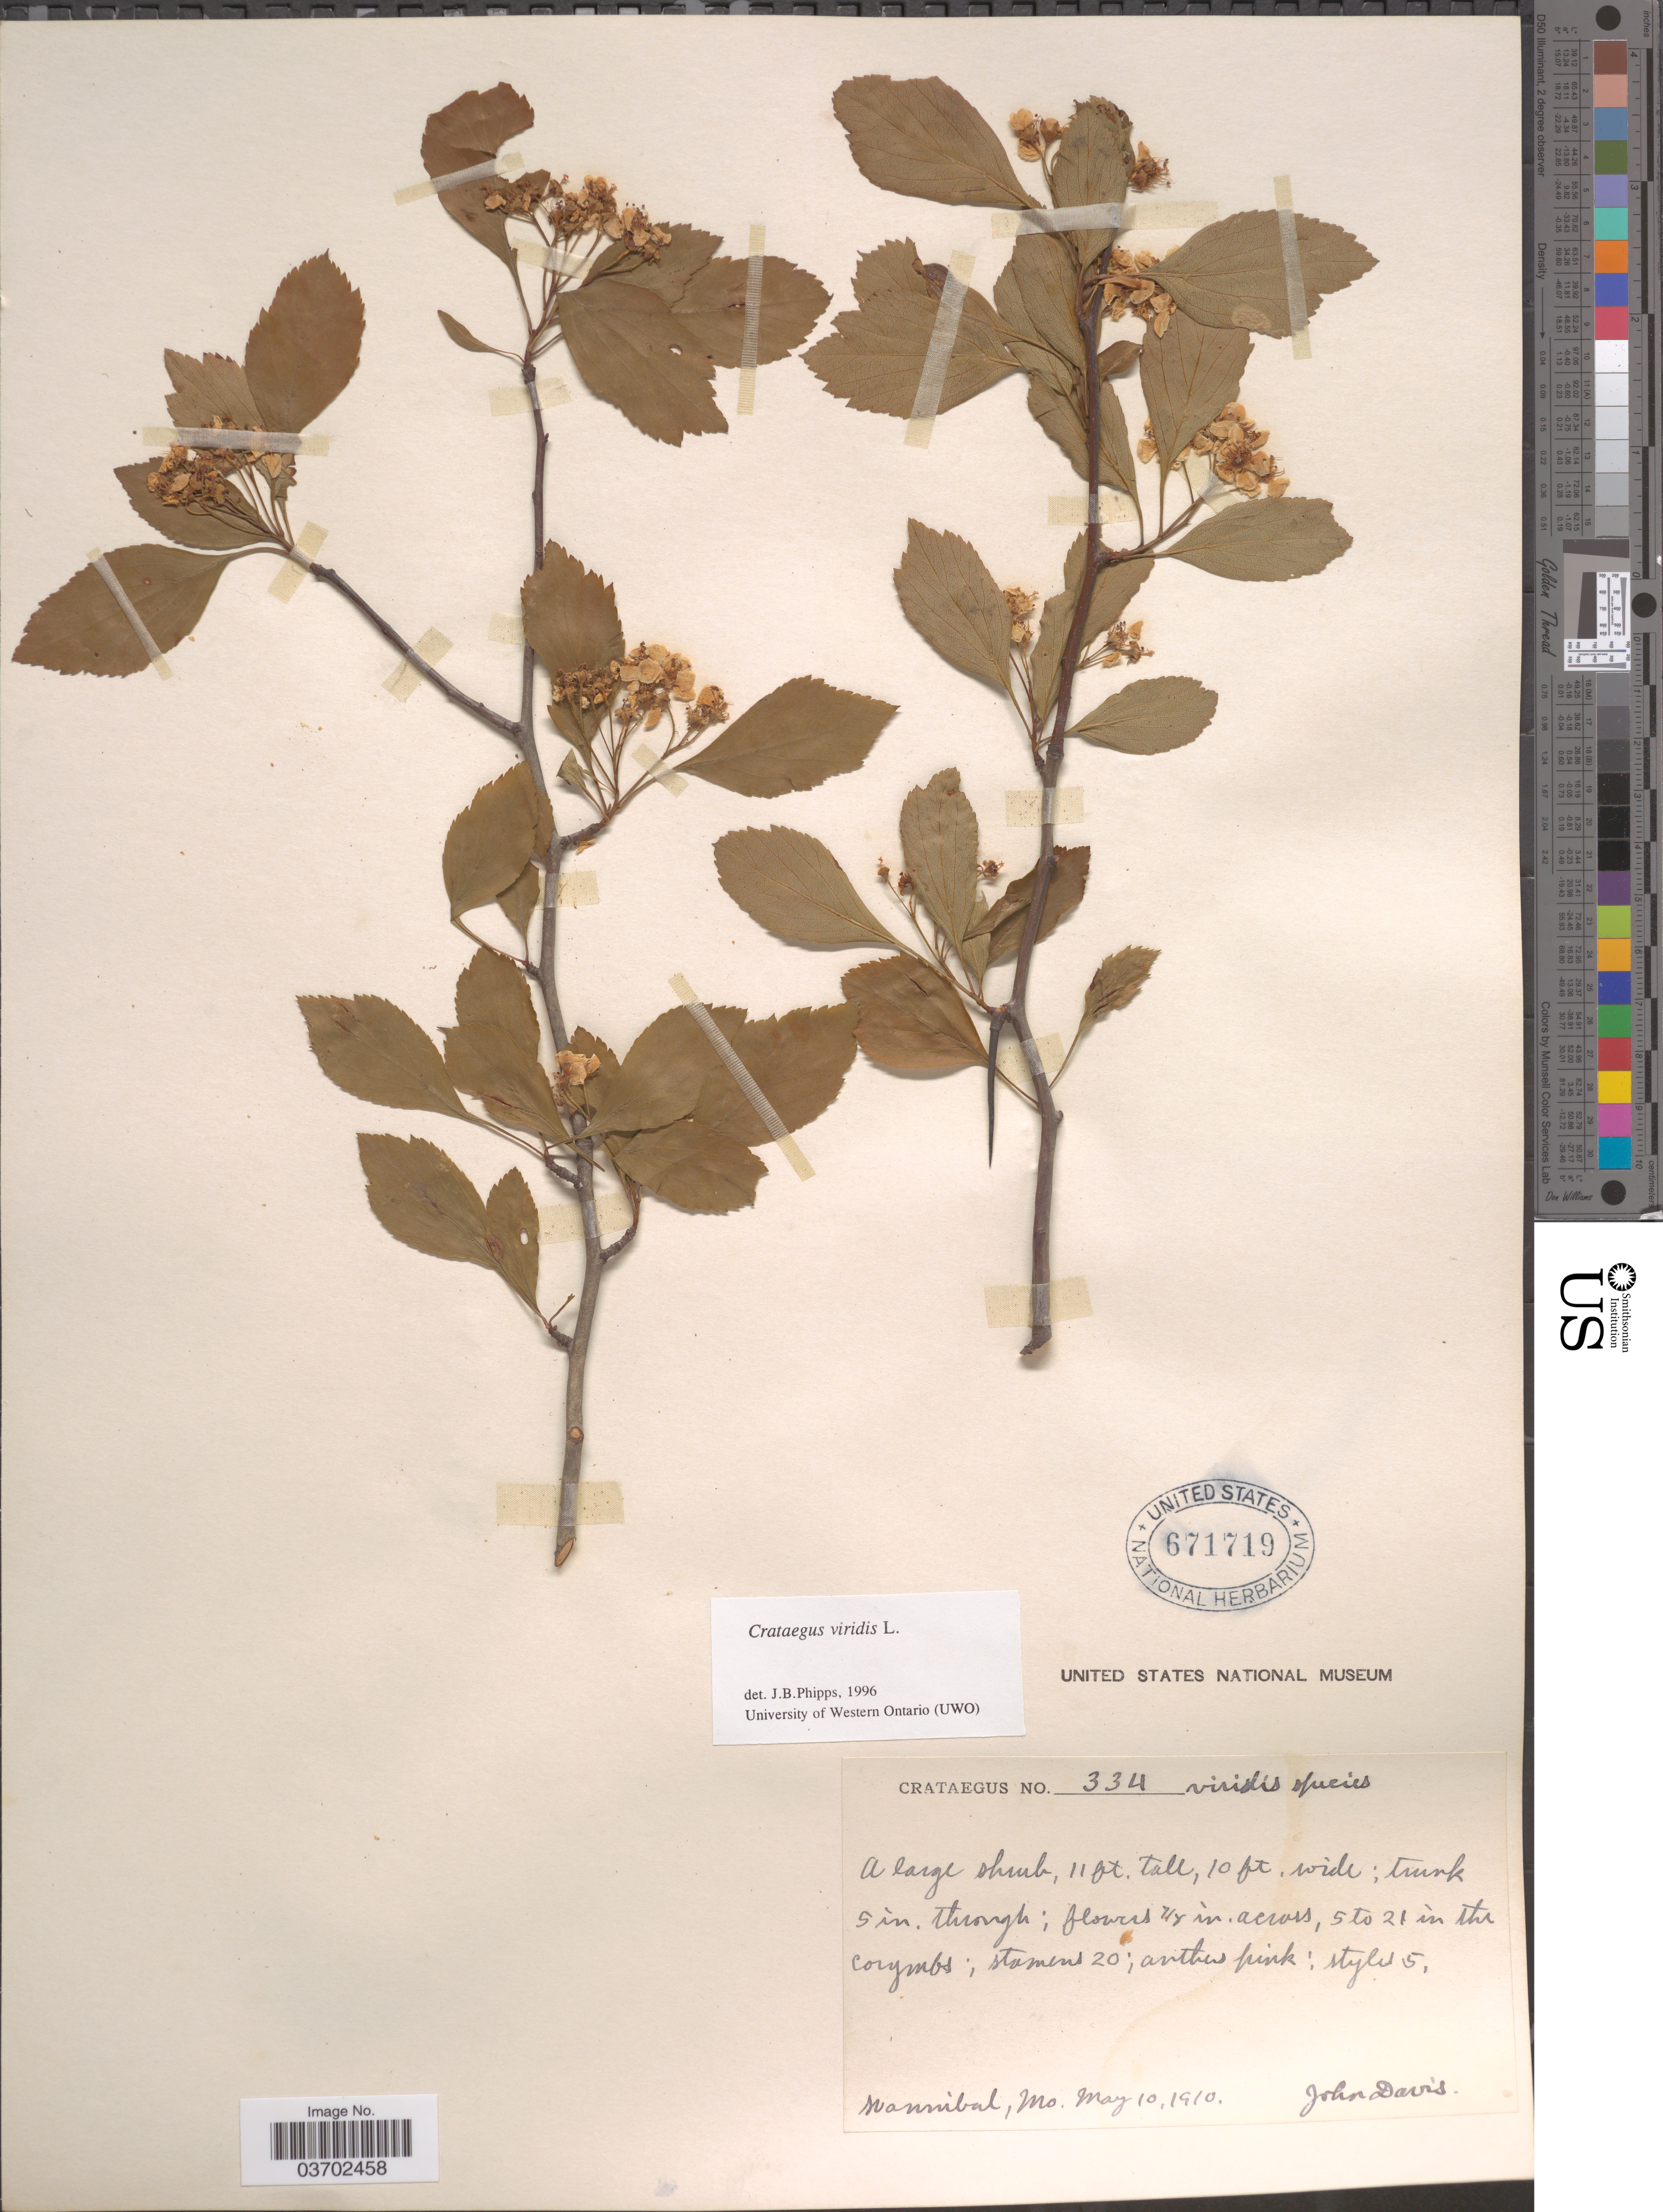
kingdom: Plantae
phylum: Tracheophyta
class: Magnoliopsida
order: Rosales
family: Rosaceae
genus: Crataegus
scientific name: Crataegus viridis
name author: L.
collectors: J. Davis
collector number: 334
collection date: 1910-05-10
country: United States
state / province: Missouri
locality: Hannibal.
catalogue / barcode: US 671719